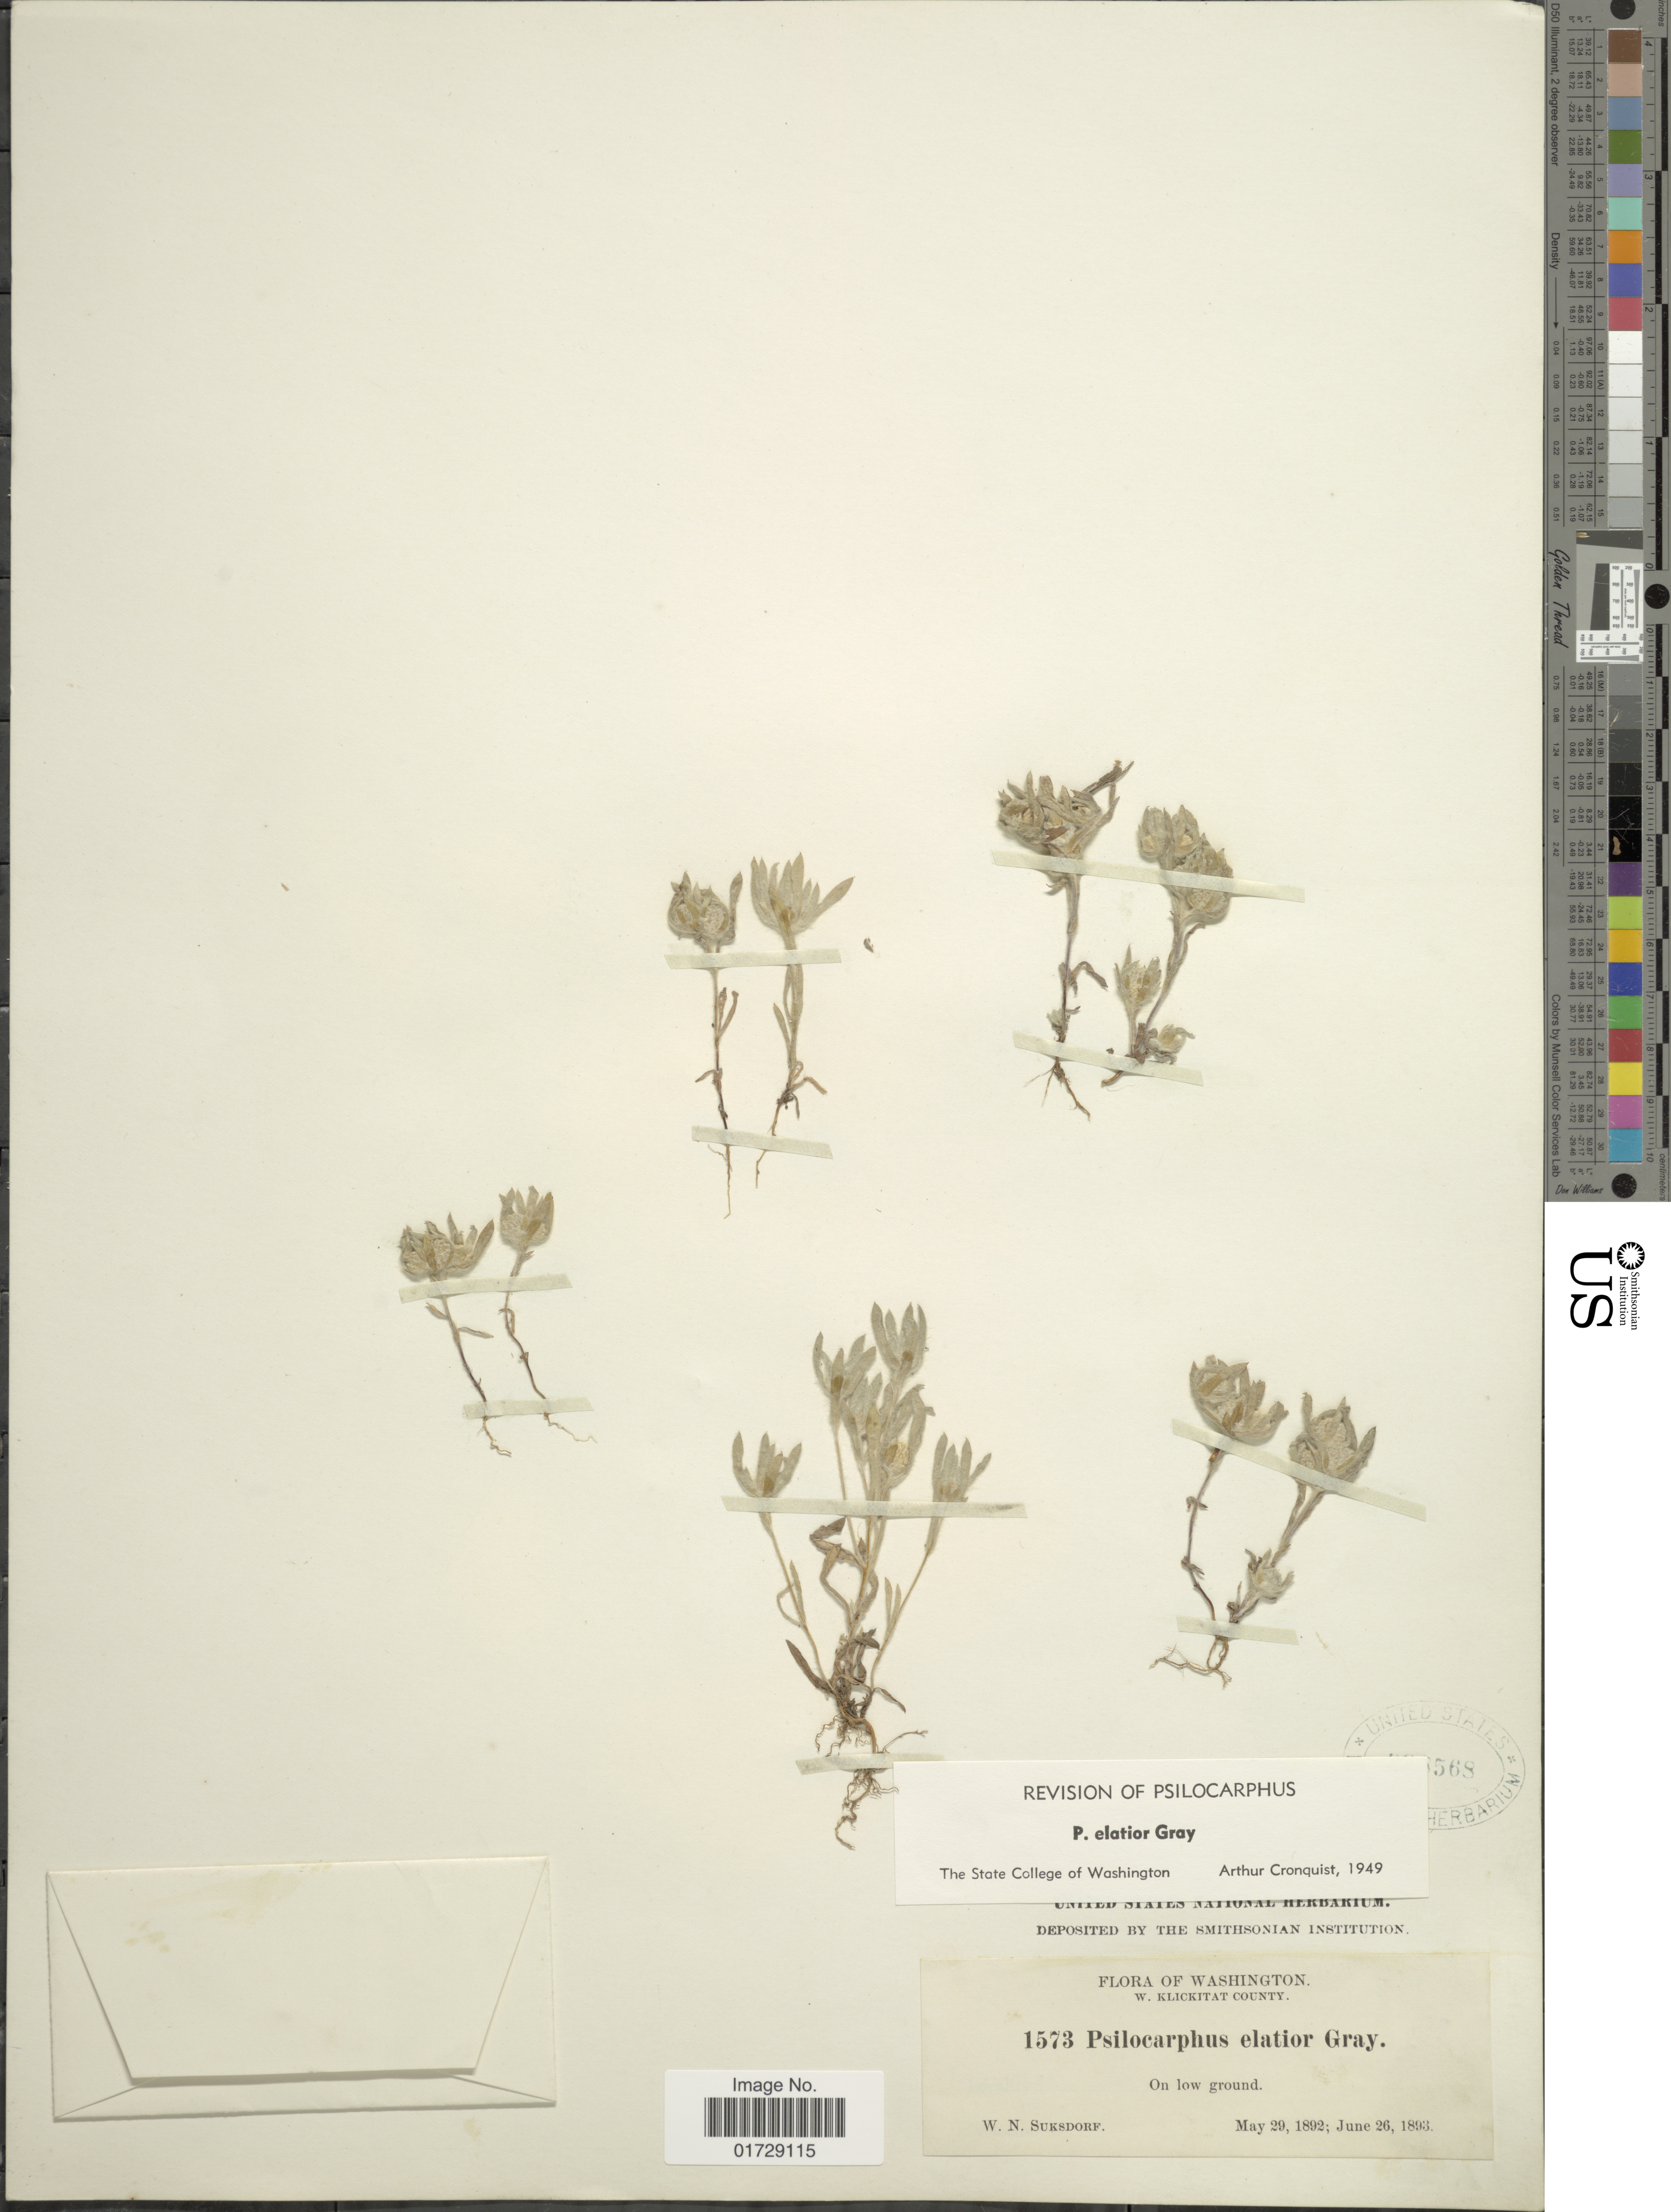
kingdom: Plantae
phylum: Tracheophyta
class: Magnoliopsida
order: Asterales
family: Asteraceae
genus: Psilocarphus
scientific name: Psilocarphus elatior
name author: (A. Gray) A. Gray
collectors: W. N. Suksdorf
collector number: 1573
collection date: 1892-05-29/1893-06-26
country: United States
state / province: Washington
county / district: Klickitat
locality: W. Klickitat County